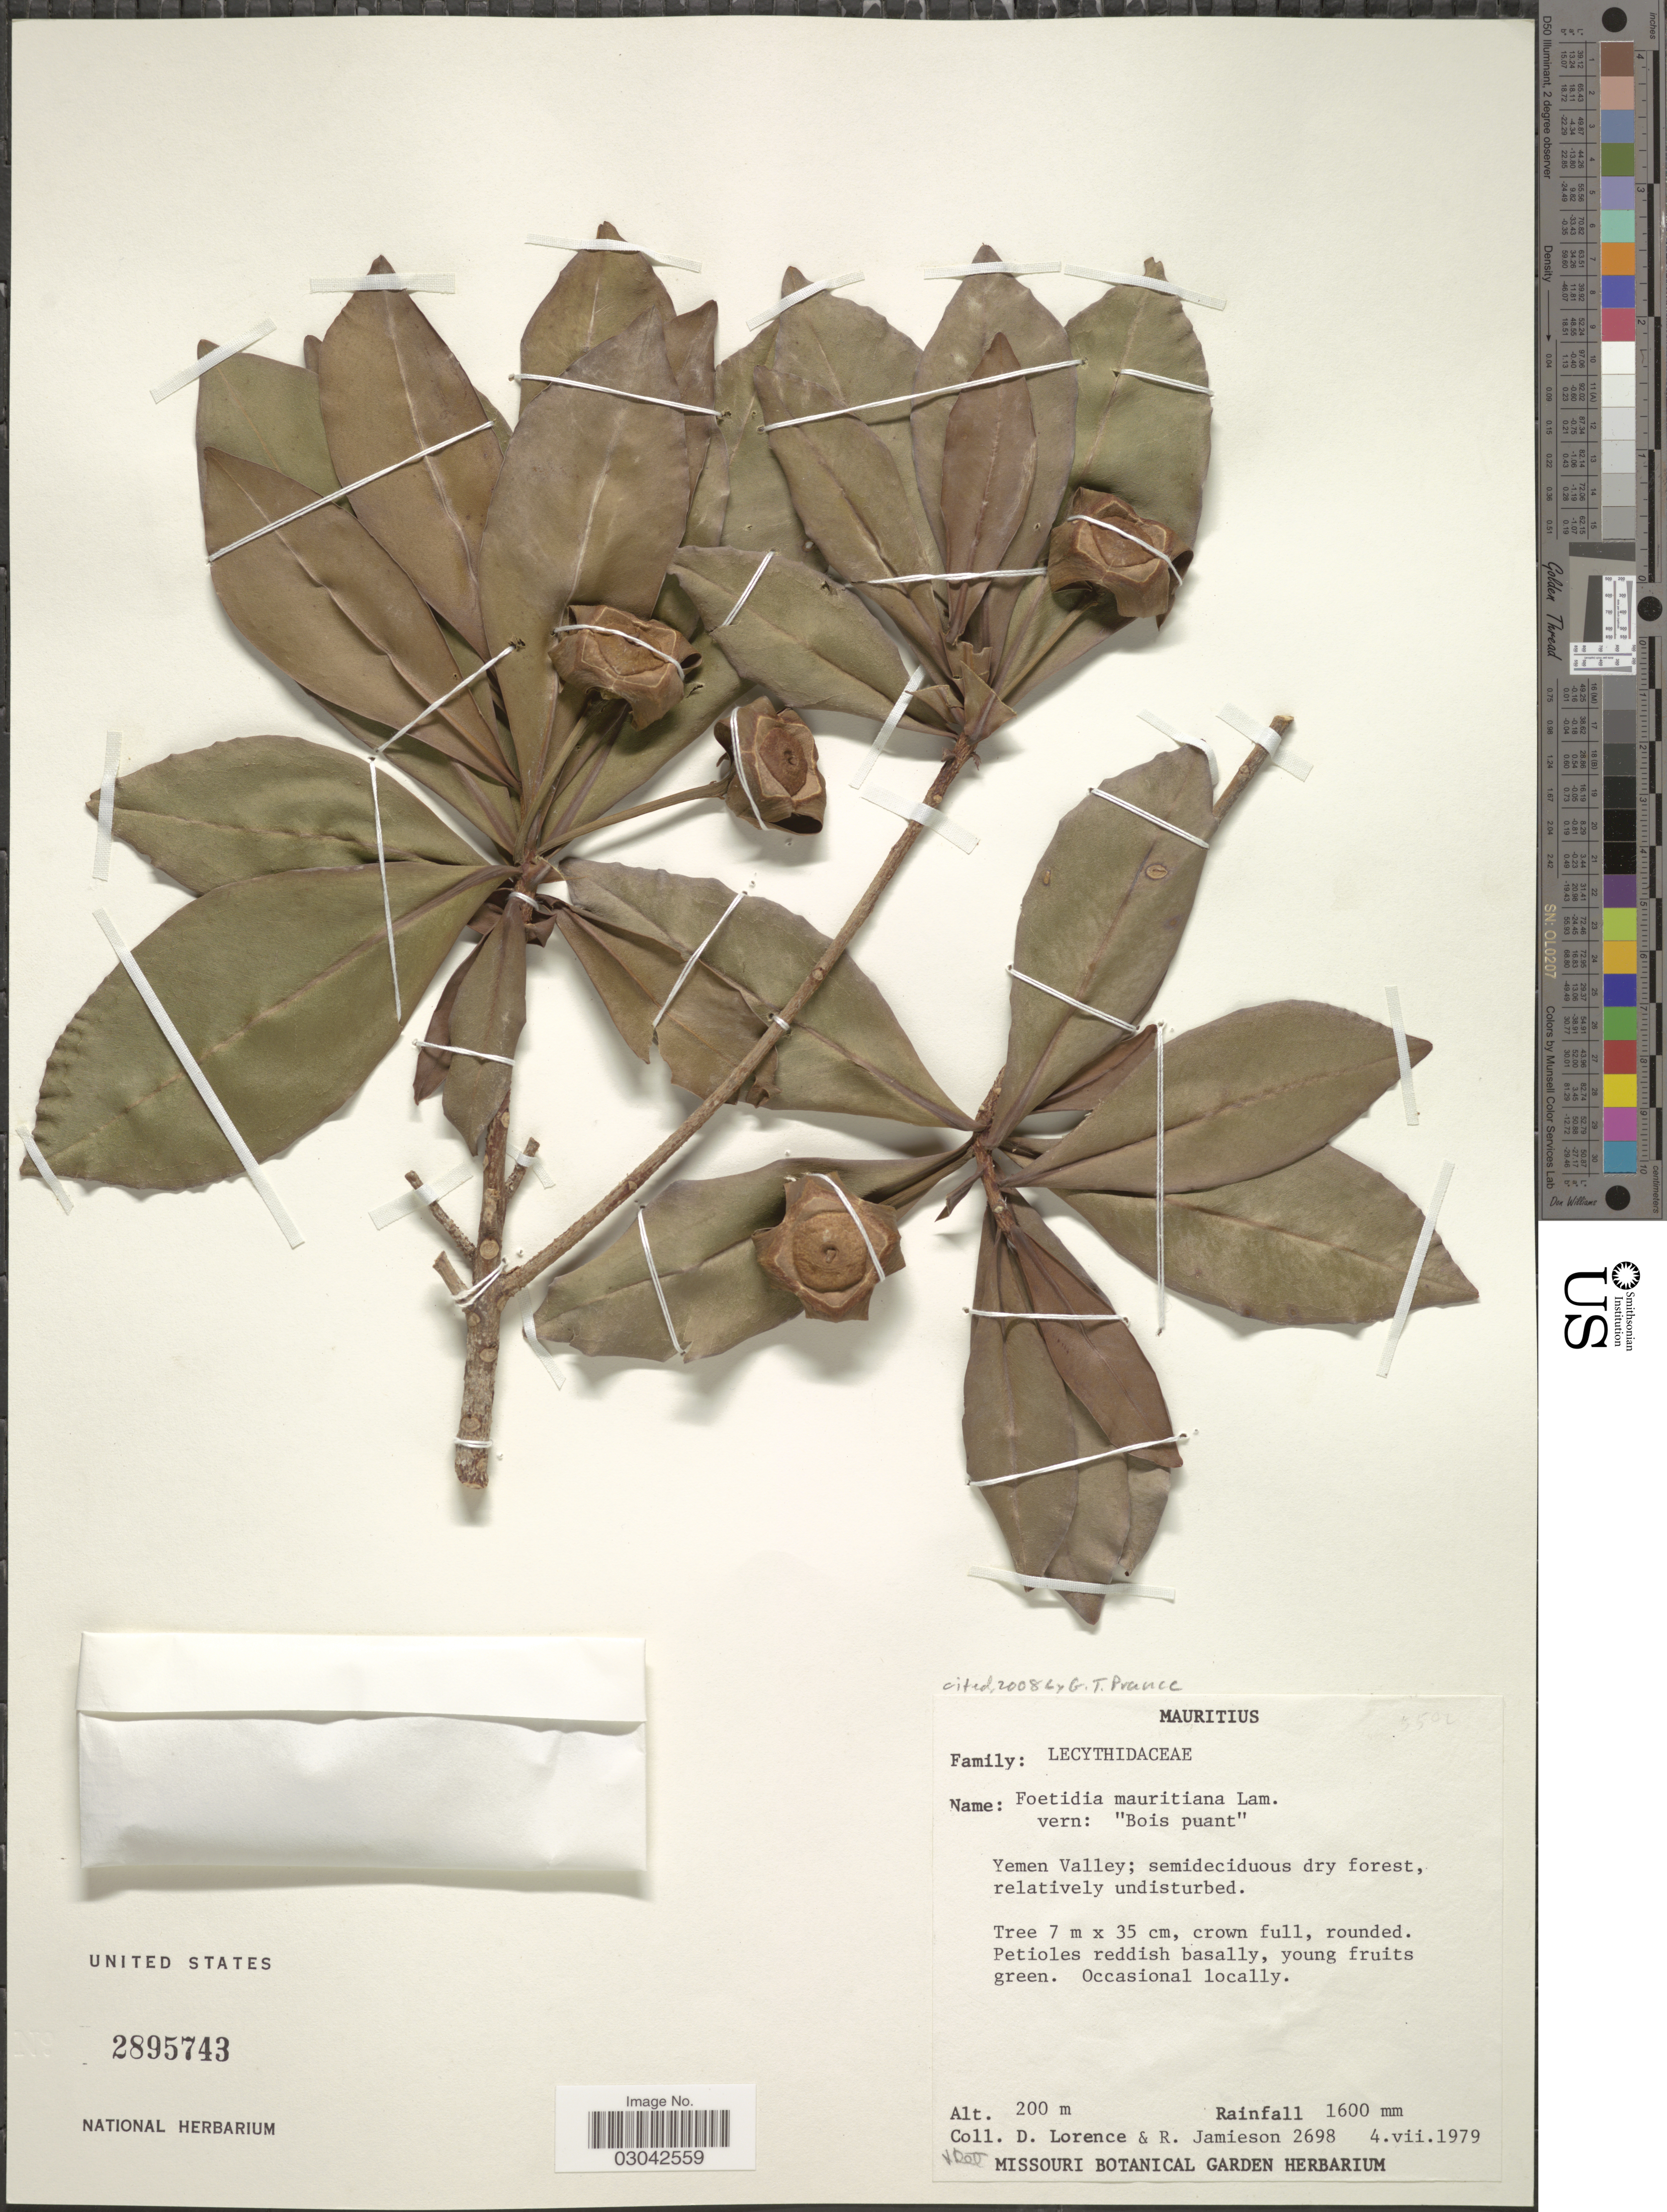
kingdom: Plantae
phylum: Tracheophyta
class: Magnoliopsida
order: Ericales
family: Lecythidaceae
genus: Foetidia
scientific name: Foetidia mauritiana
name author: Lam.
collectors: D. Lorence & R. Jamieson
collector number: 2698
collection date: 1979-07-04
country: Mauritius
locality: Yemen Valley.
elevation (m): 200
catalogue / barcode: US 2895743